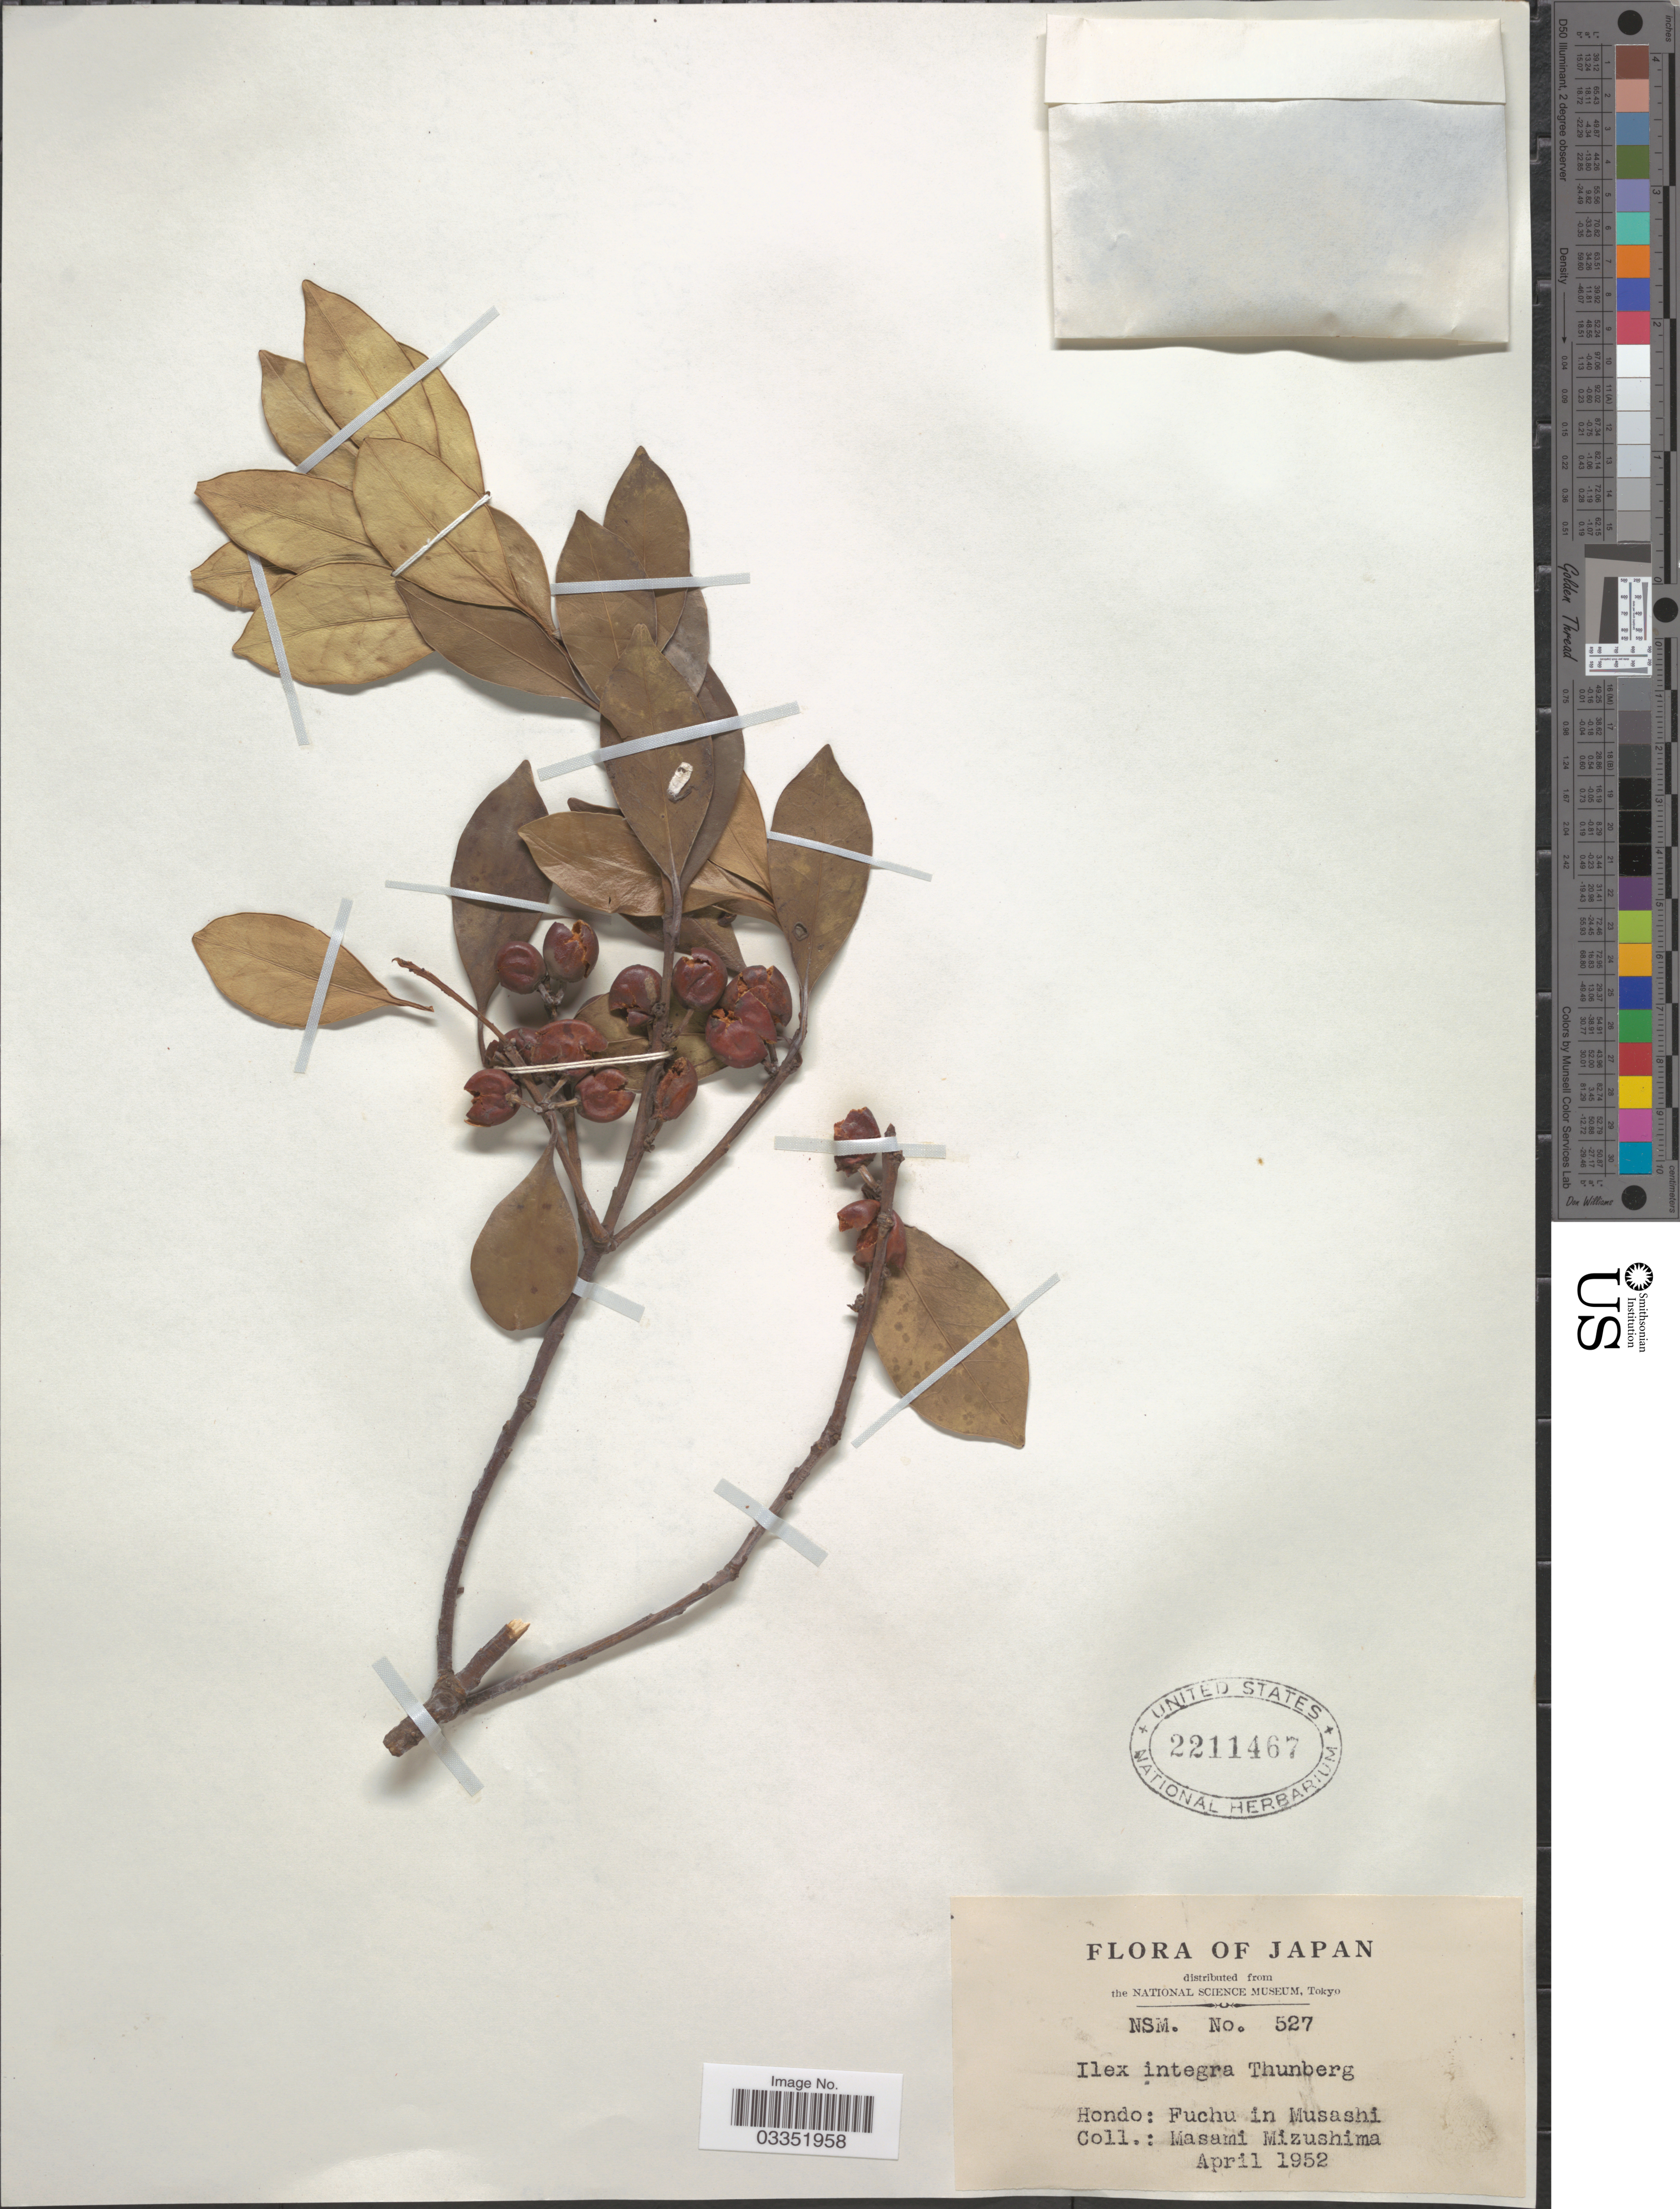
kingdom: Plantae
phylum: Tracheophyta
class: Magnoliopsida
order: Aquifoliales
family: Aquifoliaceae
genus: Ilex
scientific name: Ilex integra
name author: Thunb.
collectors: M. Mizushima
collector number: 527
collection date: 1952-04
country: Japan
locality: Hondo: Fuchu in Musashi.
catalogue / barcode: US 2211467